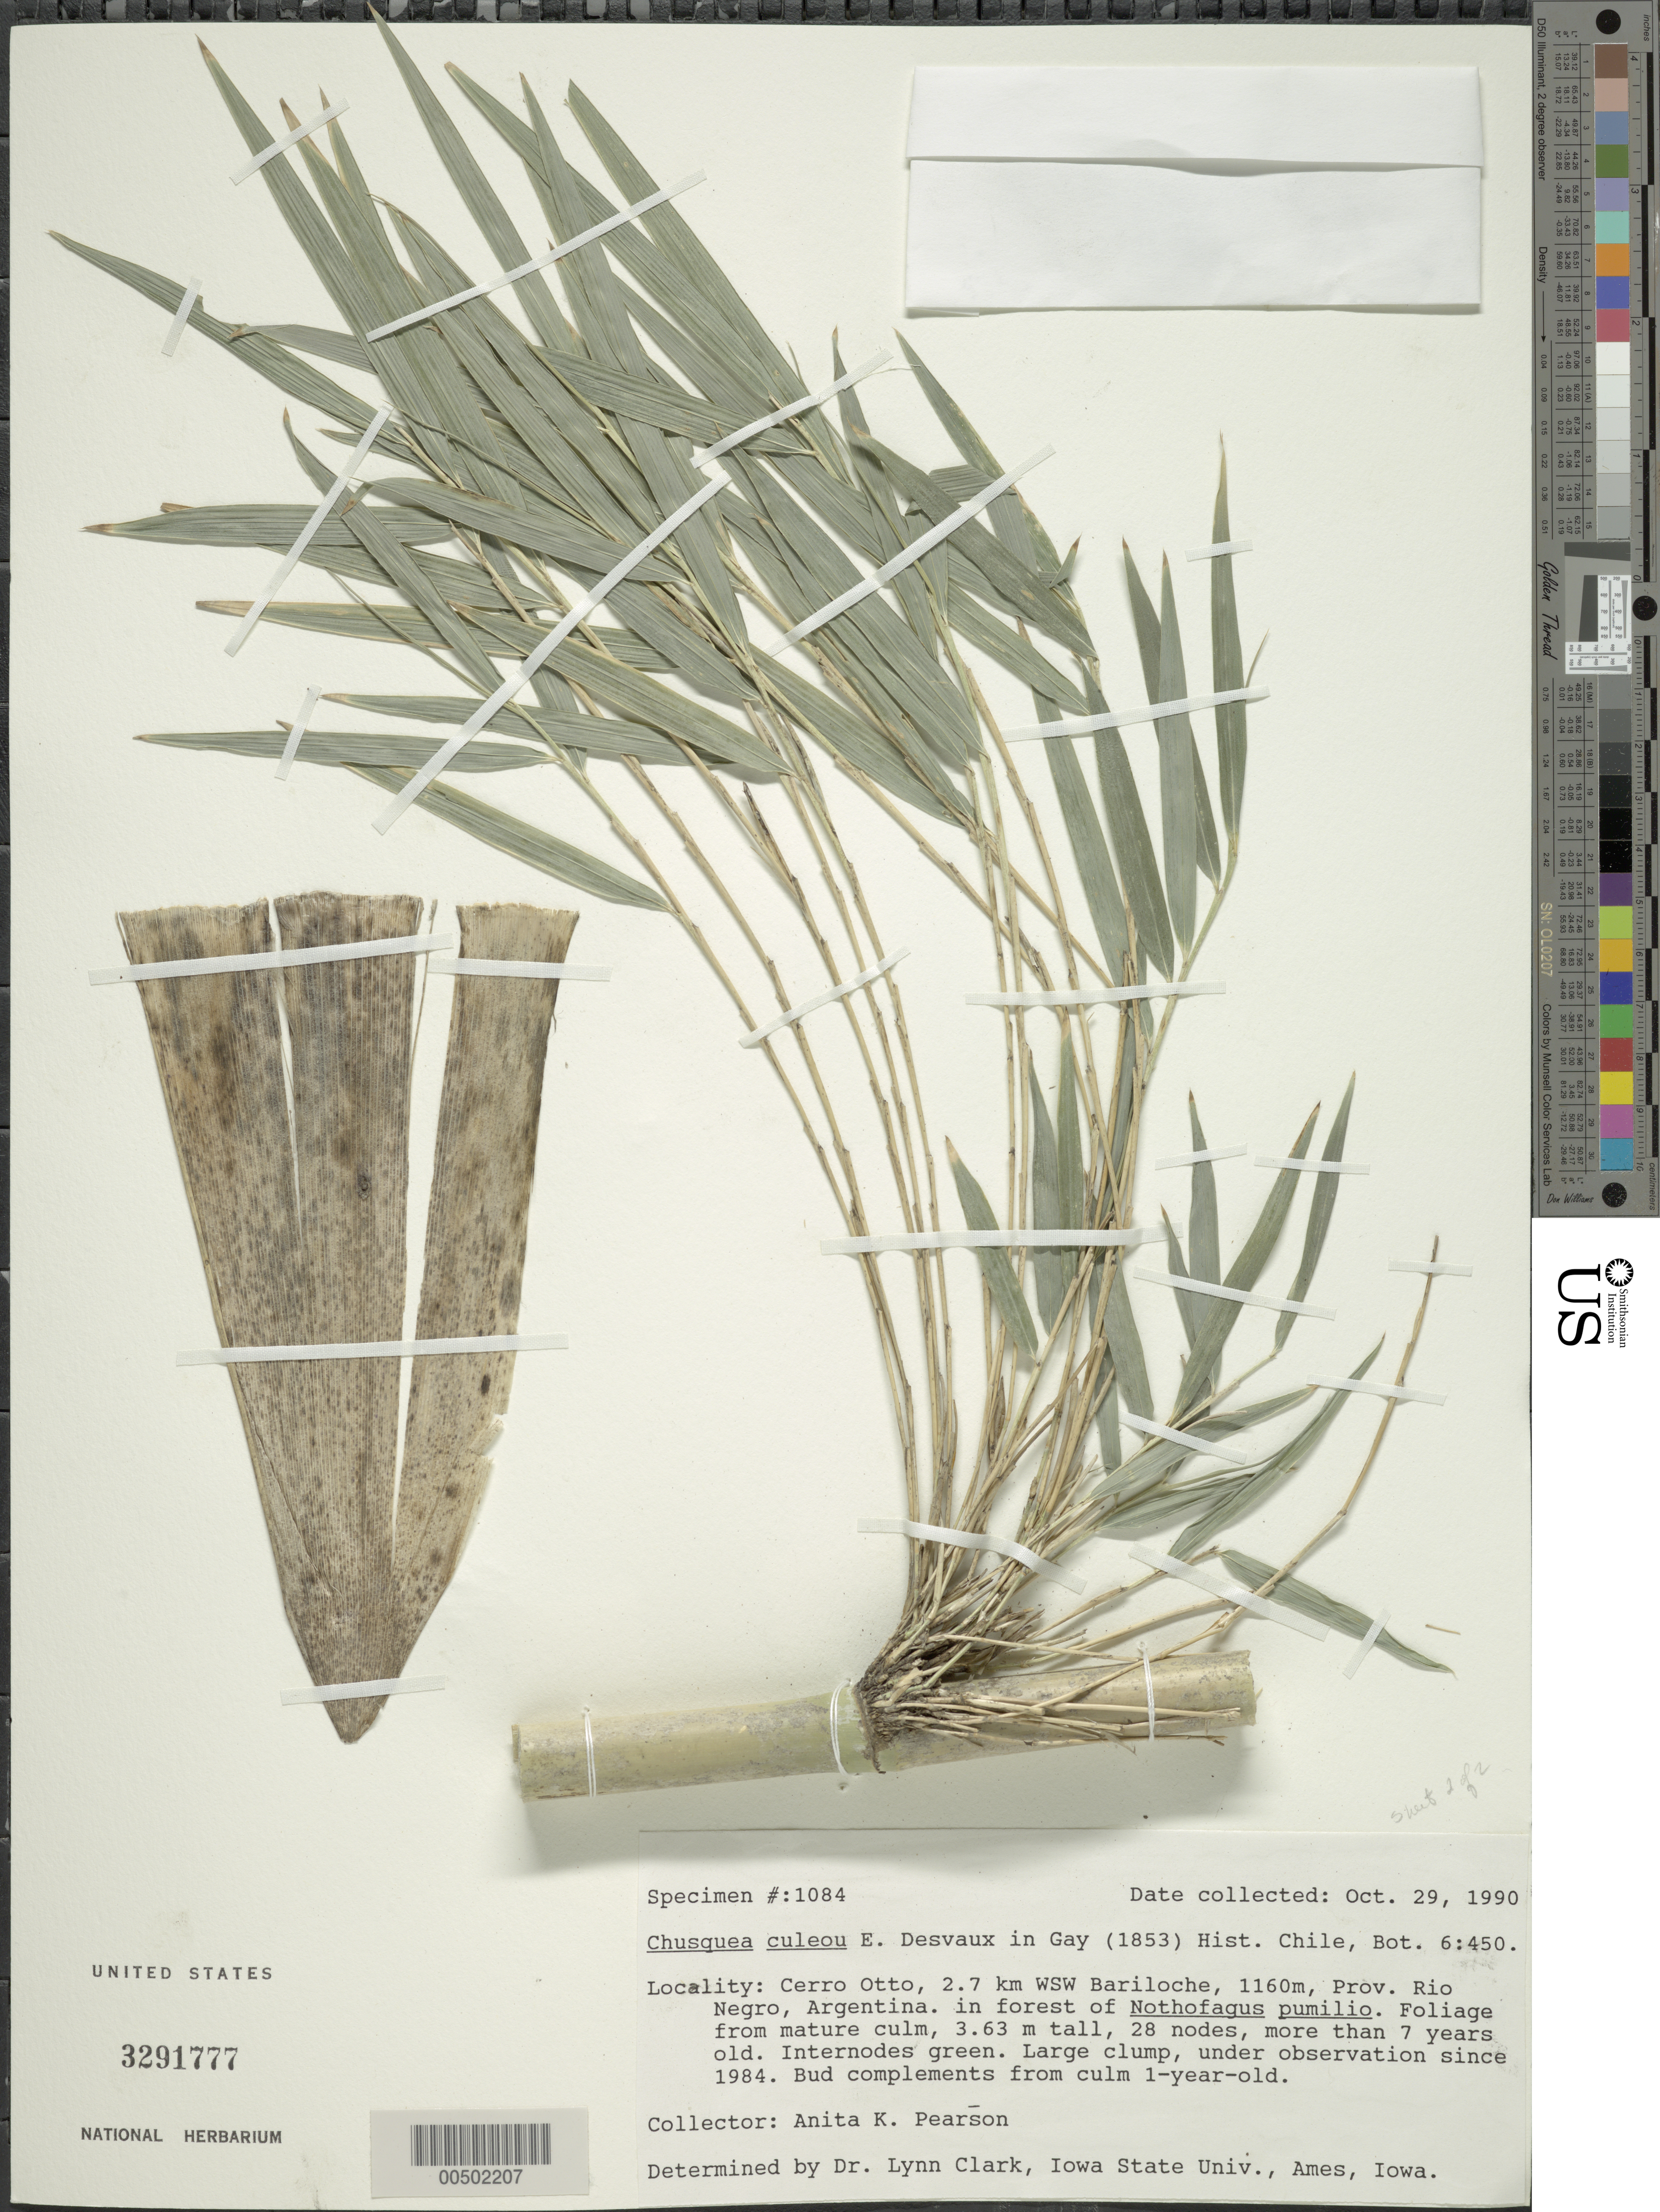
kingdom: Plantae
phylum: Tracheophyta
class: Liliopsida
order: Poales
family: Poaceae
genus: Chusquea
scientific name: Chusquea argentina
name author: Parodi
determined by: Guerreiro, C.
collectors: A. K. Pearson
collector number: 1084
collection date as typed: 29 Oct 1990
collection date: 1990-10-29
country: Argentina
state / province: Río Negro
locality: Cerro Otto, 2.7 km WSW Bariloche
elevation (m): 1160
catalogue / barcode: US 3291777